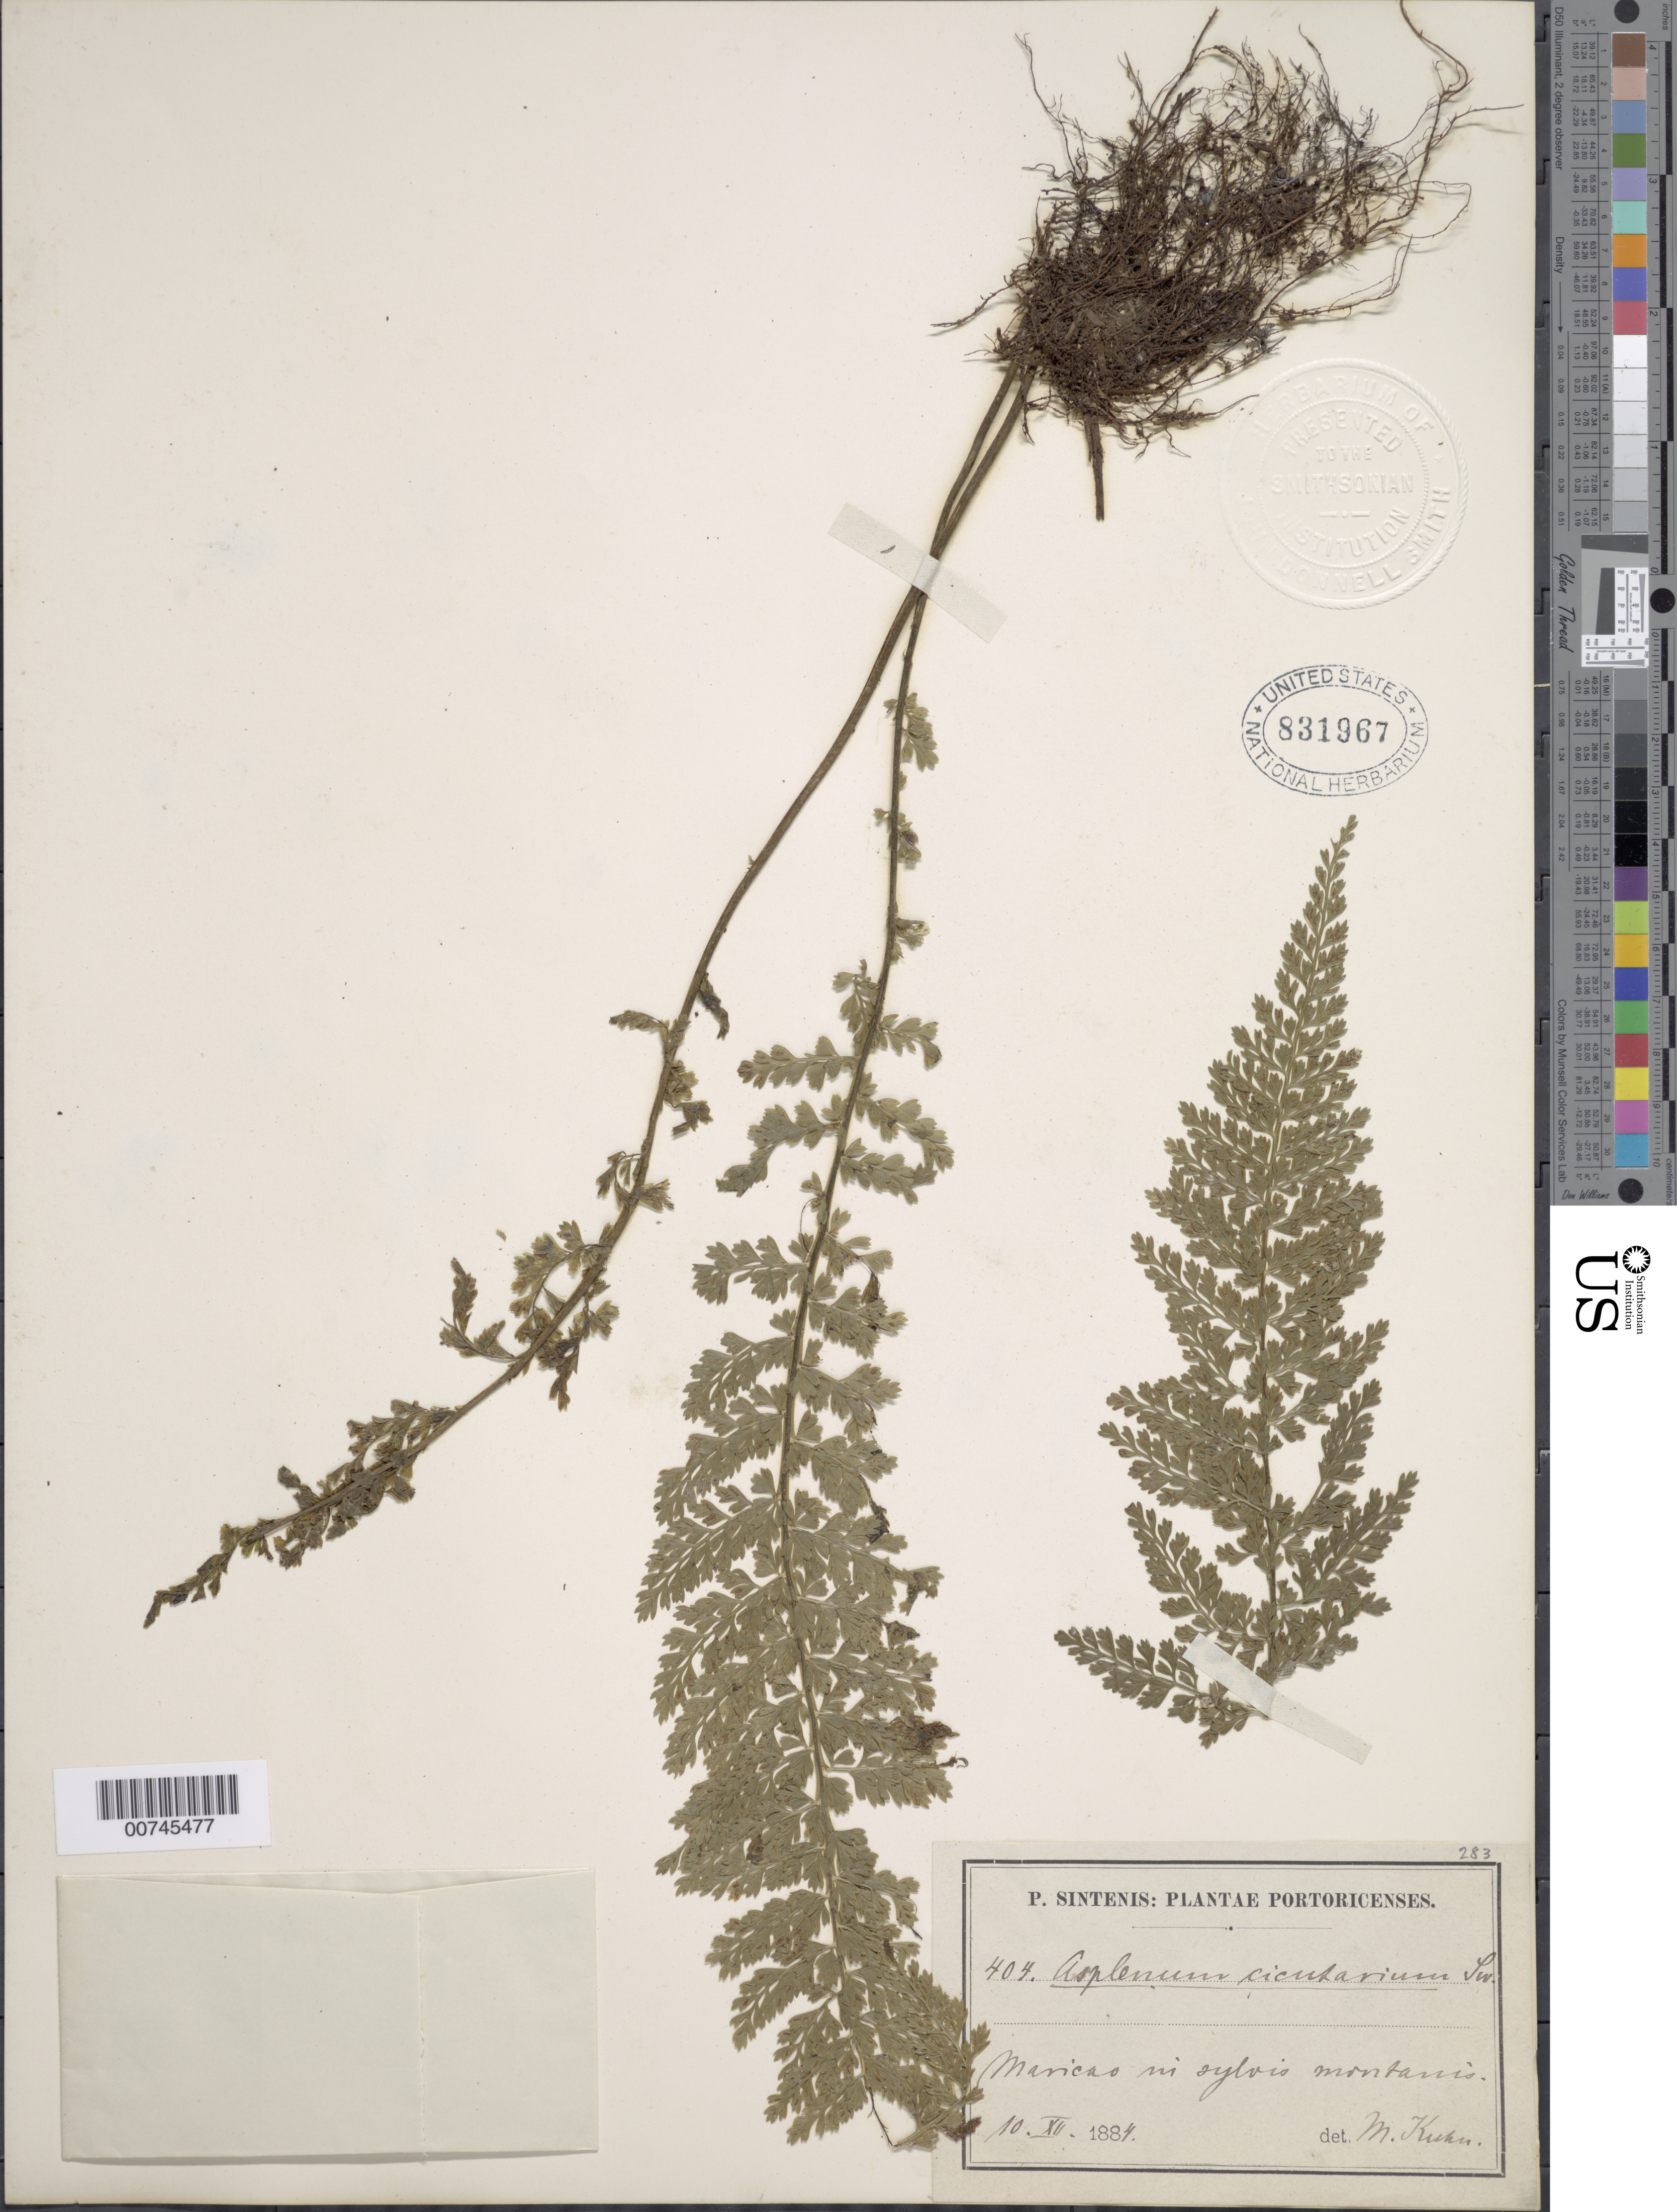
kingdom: Plantae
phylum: Tracheophyta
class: Polypodiopsida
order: Polypodiales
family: Aspleniaceae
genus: Asplenium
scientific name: Asplenium cristatum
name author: Lam.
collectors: P. Sintenis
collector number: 404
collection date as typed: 10 Dec 1884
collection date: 1884-12-10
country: Puerto Rico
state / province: Maricao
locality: In sylvis montanis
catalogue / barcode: US 831967